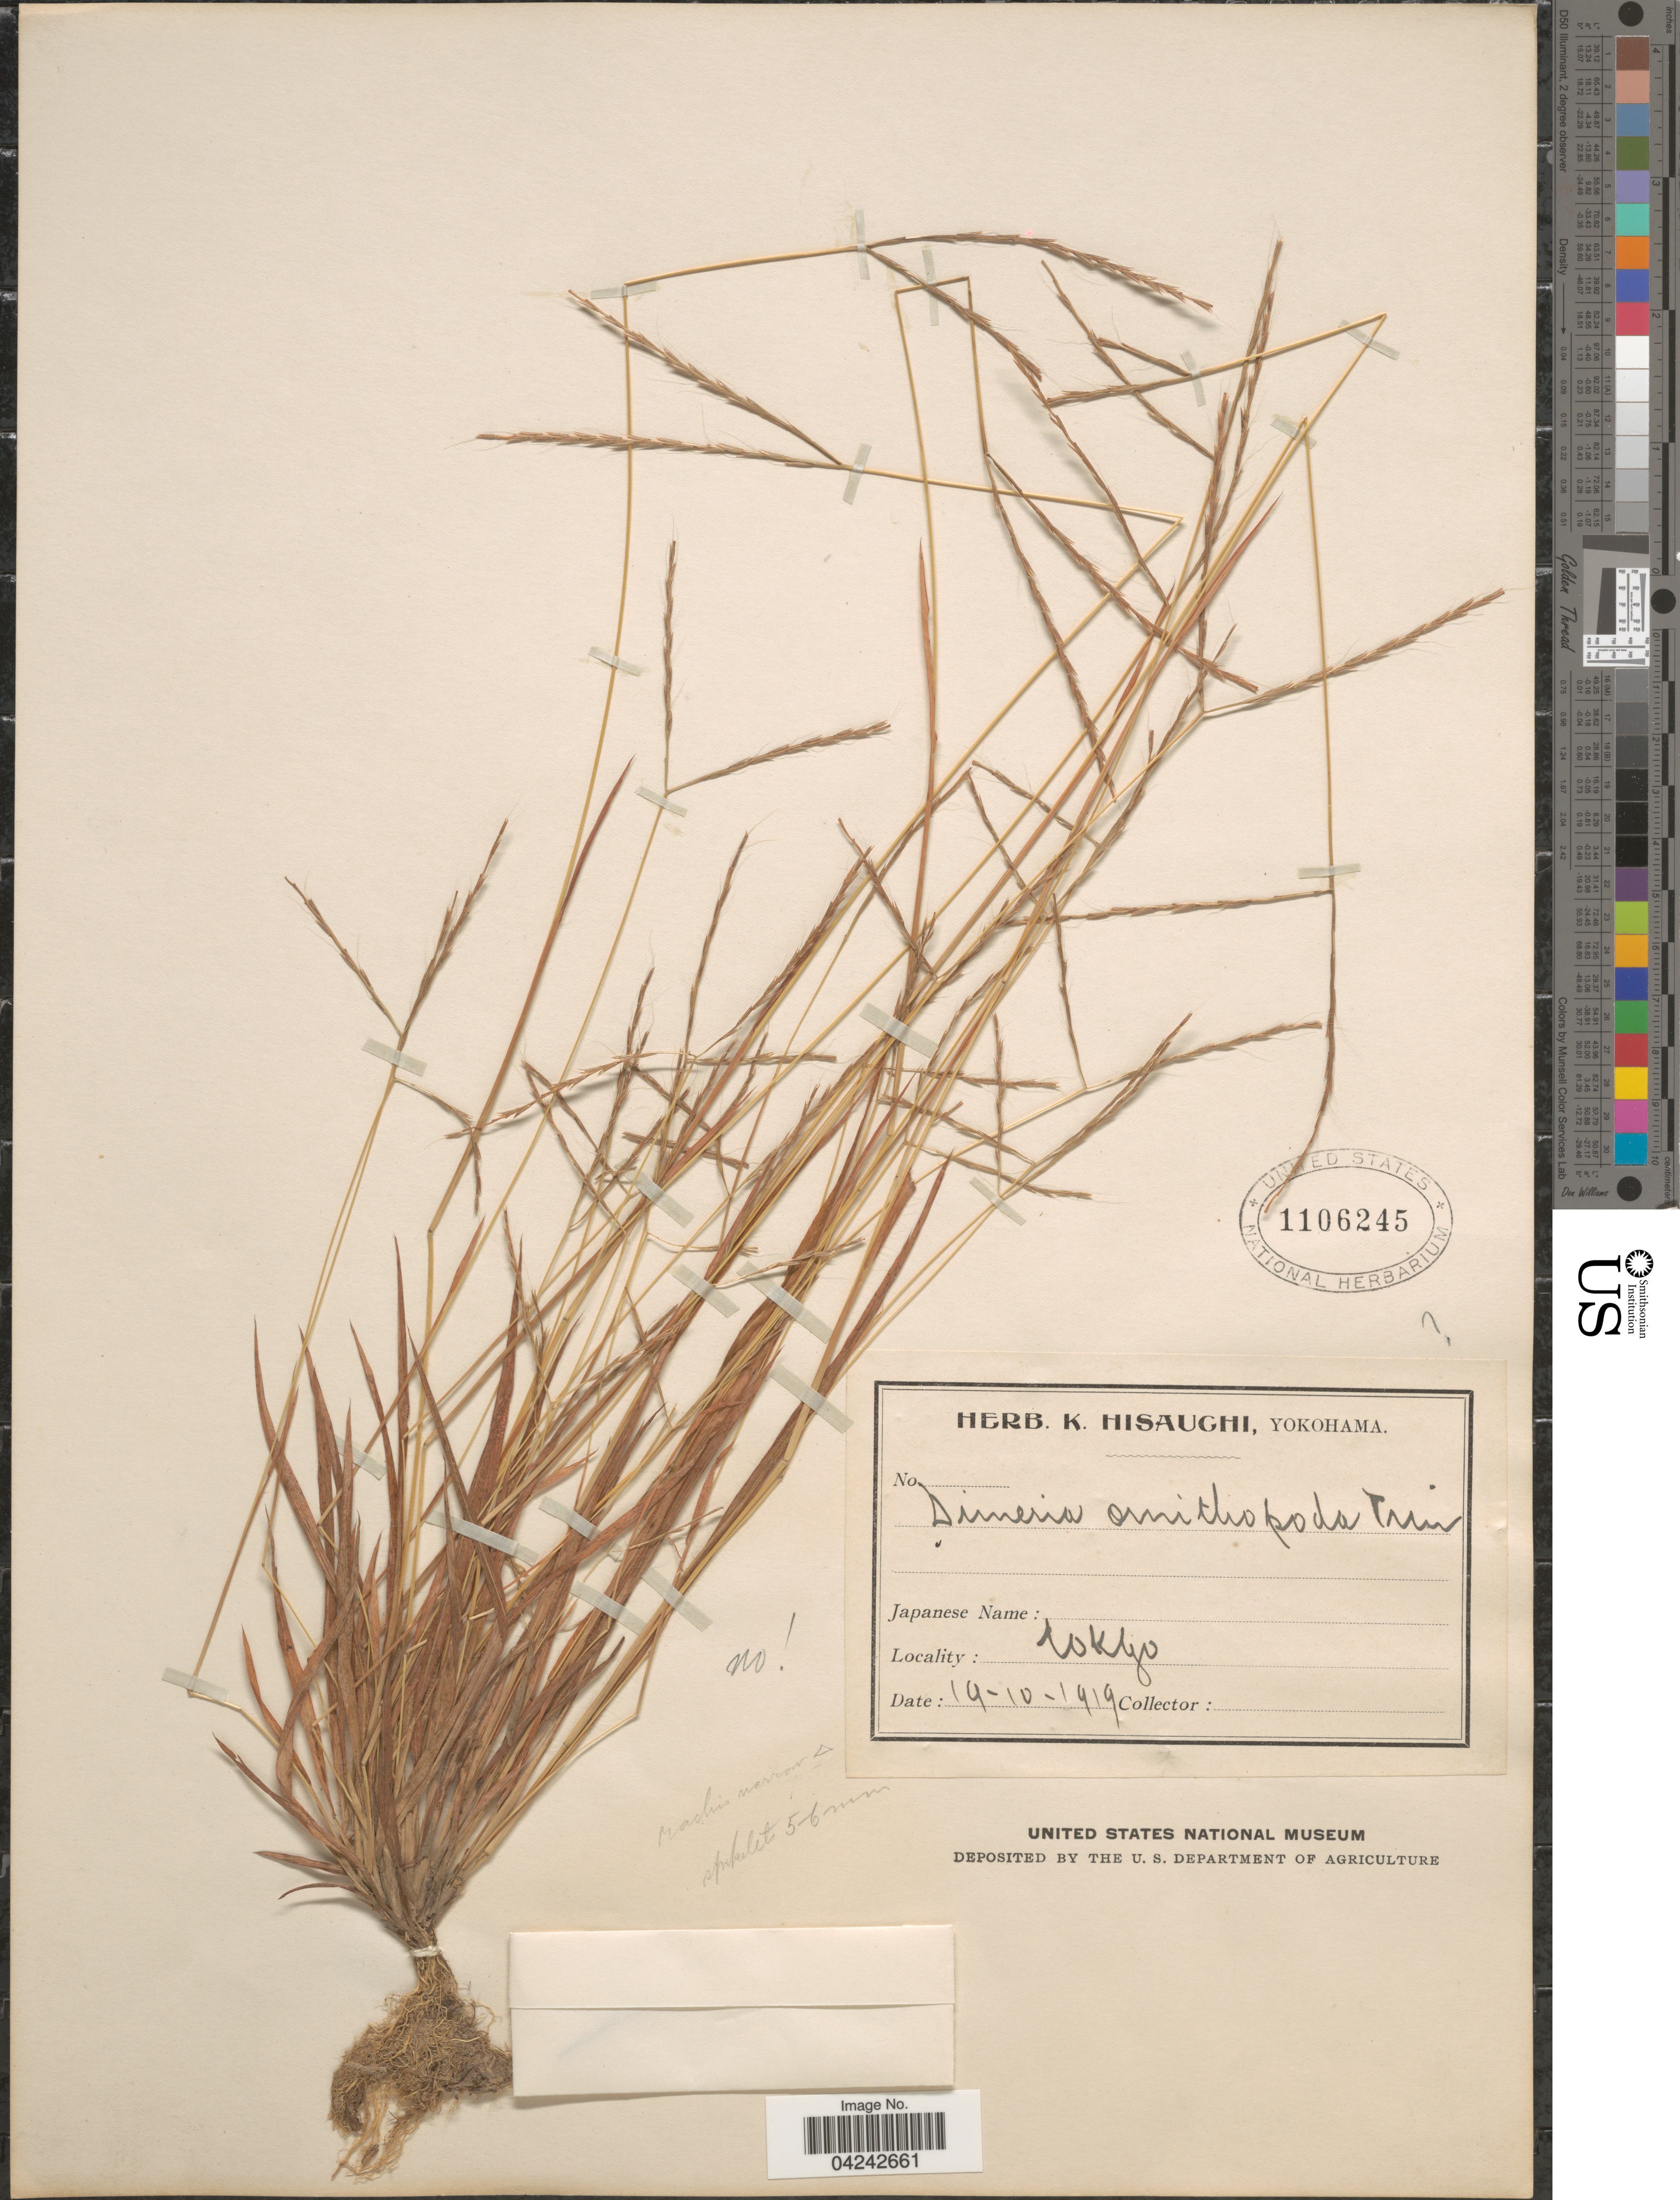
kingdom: Plantae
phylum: Tracheophyta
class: Liliopsida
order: Poales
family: Poaceae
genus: Dimeria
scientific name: Dimeria sp.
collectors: ex herb. Hisaughi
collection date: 1919-10-19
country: Japan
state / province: Tokyo, Federal City of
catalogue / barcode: US 1106245